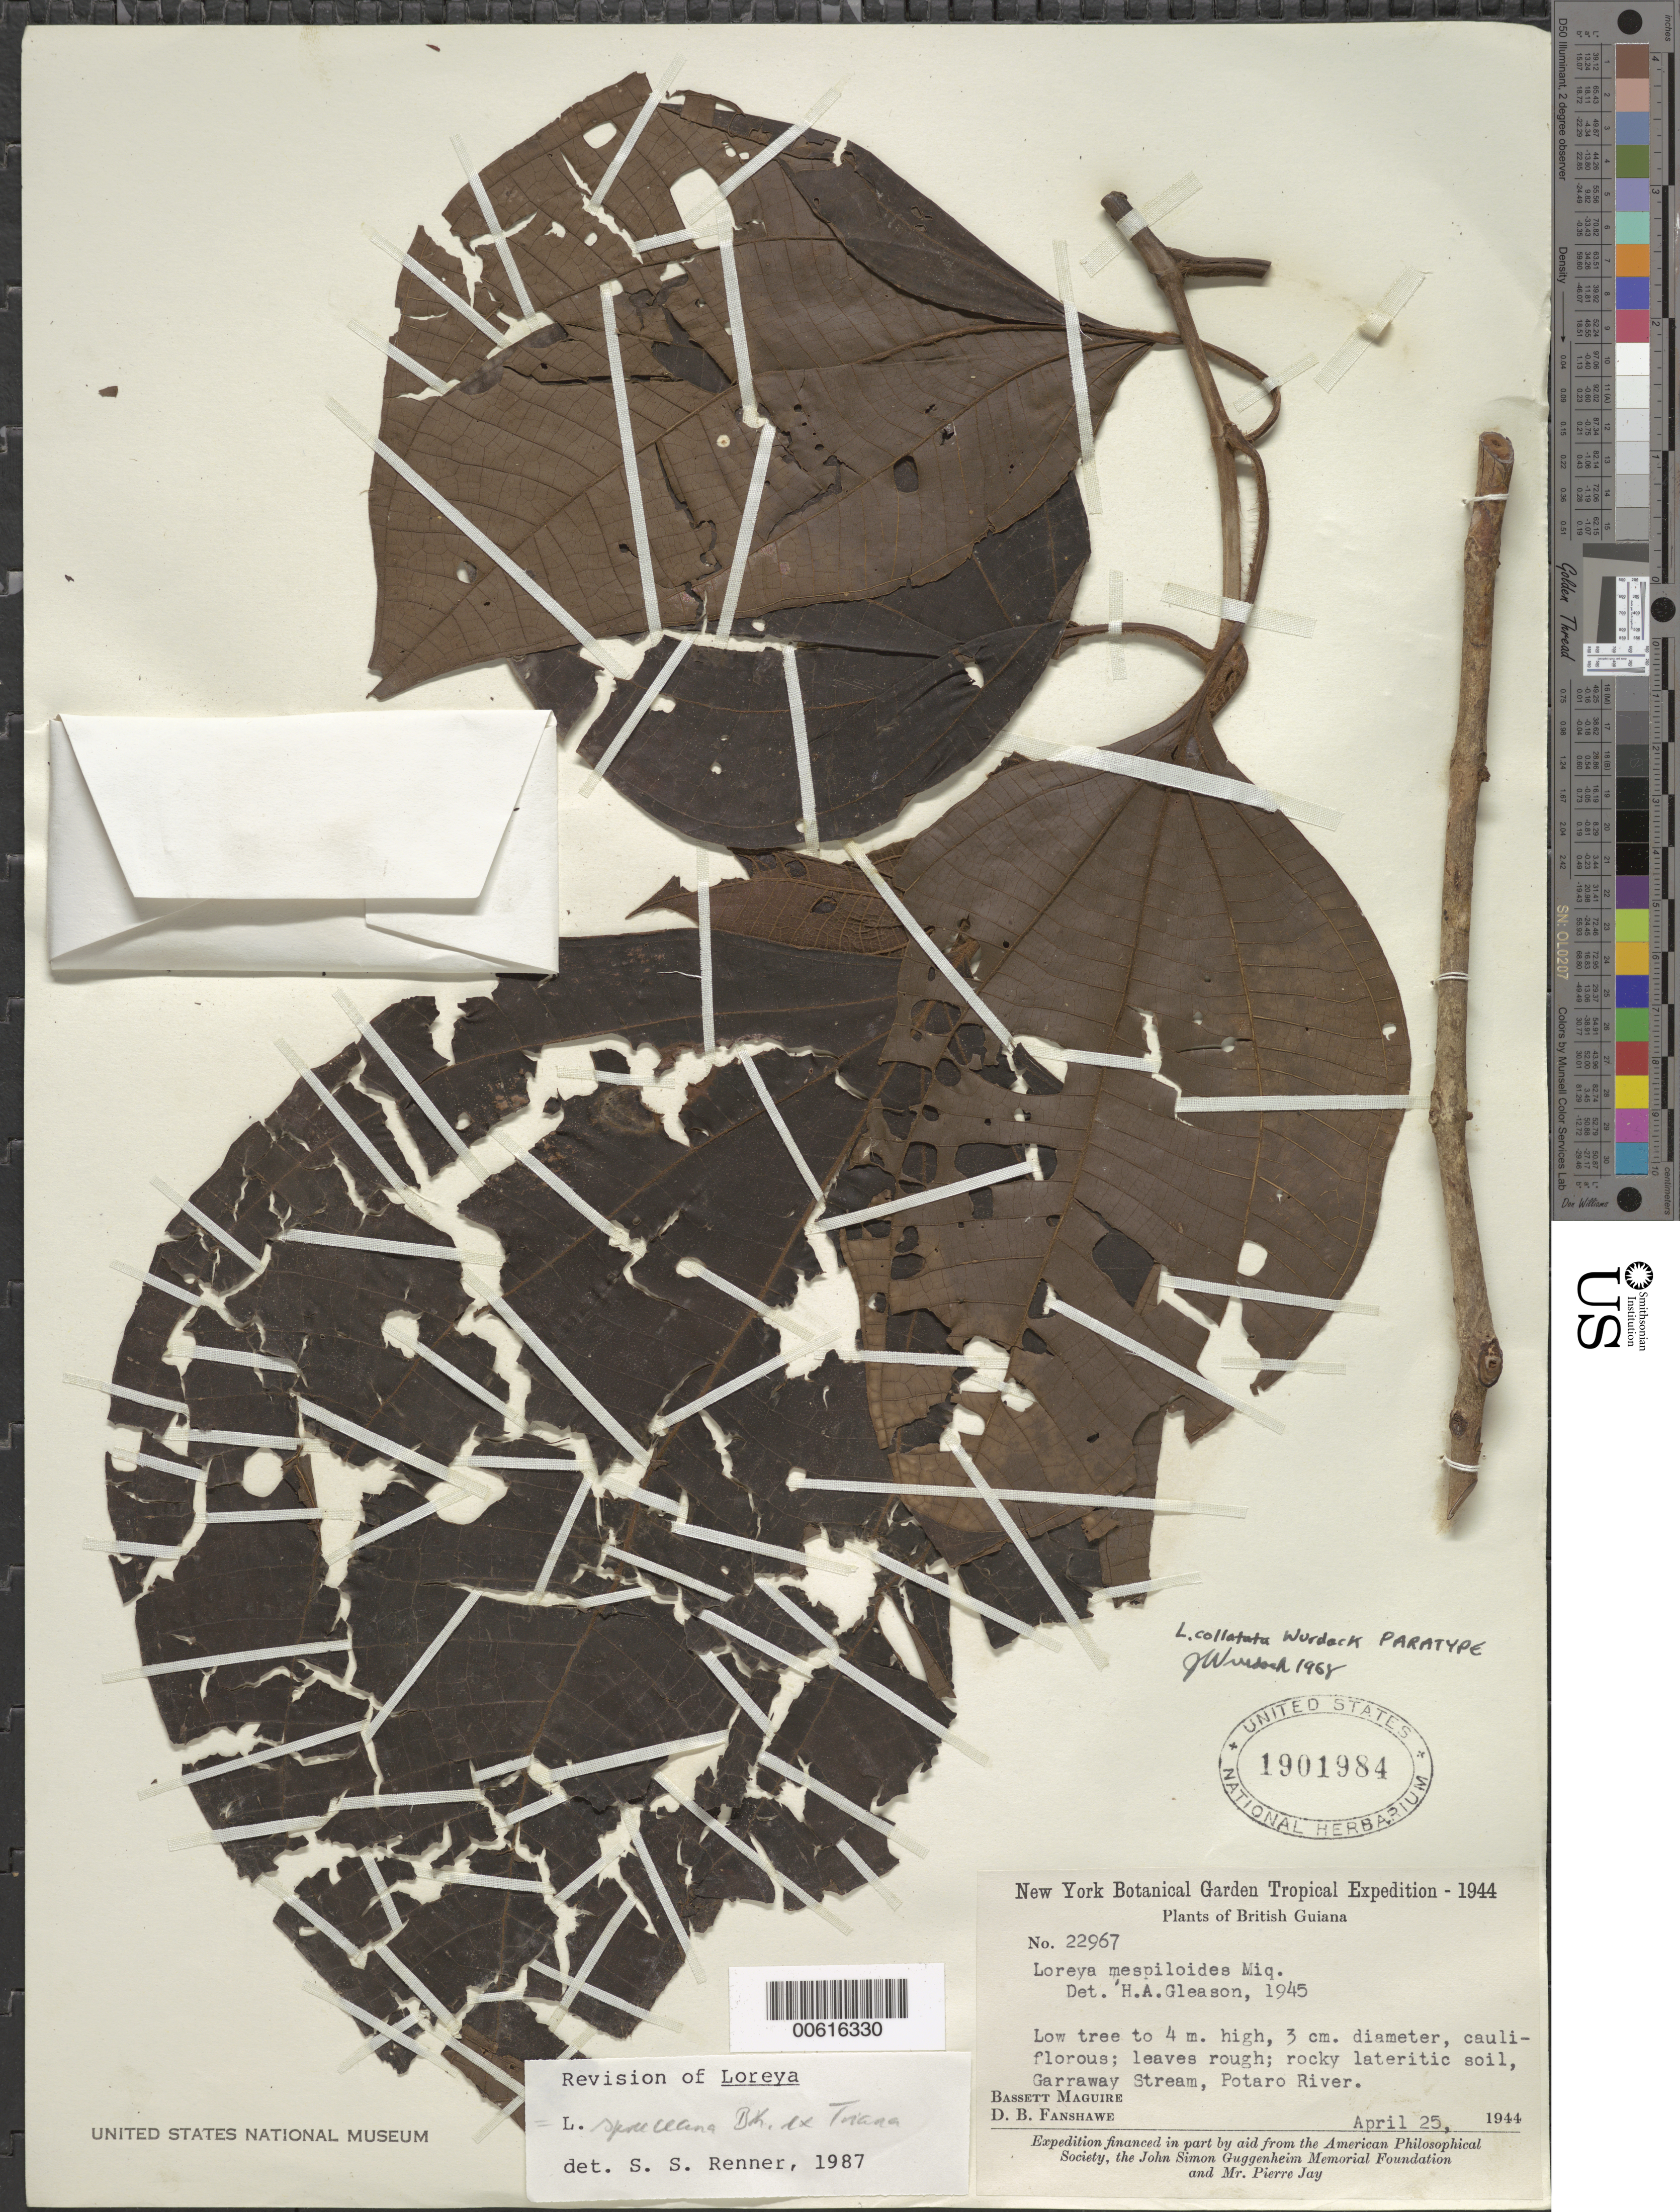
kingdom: Plantae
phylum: Tracheophyta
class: Magnoliopsida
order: Myrtales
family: Melastomataceae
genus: Bellucia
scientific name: Bellucia spruceana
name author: (Triana) J.F. Macbr.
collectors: B. Maguire & D. B. Fanshawe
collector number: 22967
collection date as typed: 25-Apr-44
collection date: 1944-04-25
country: Guyana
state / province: Potaro-Siparuni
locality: Garraway Stream, Potaro River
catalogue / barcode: US 1901984